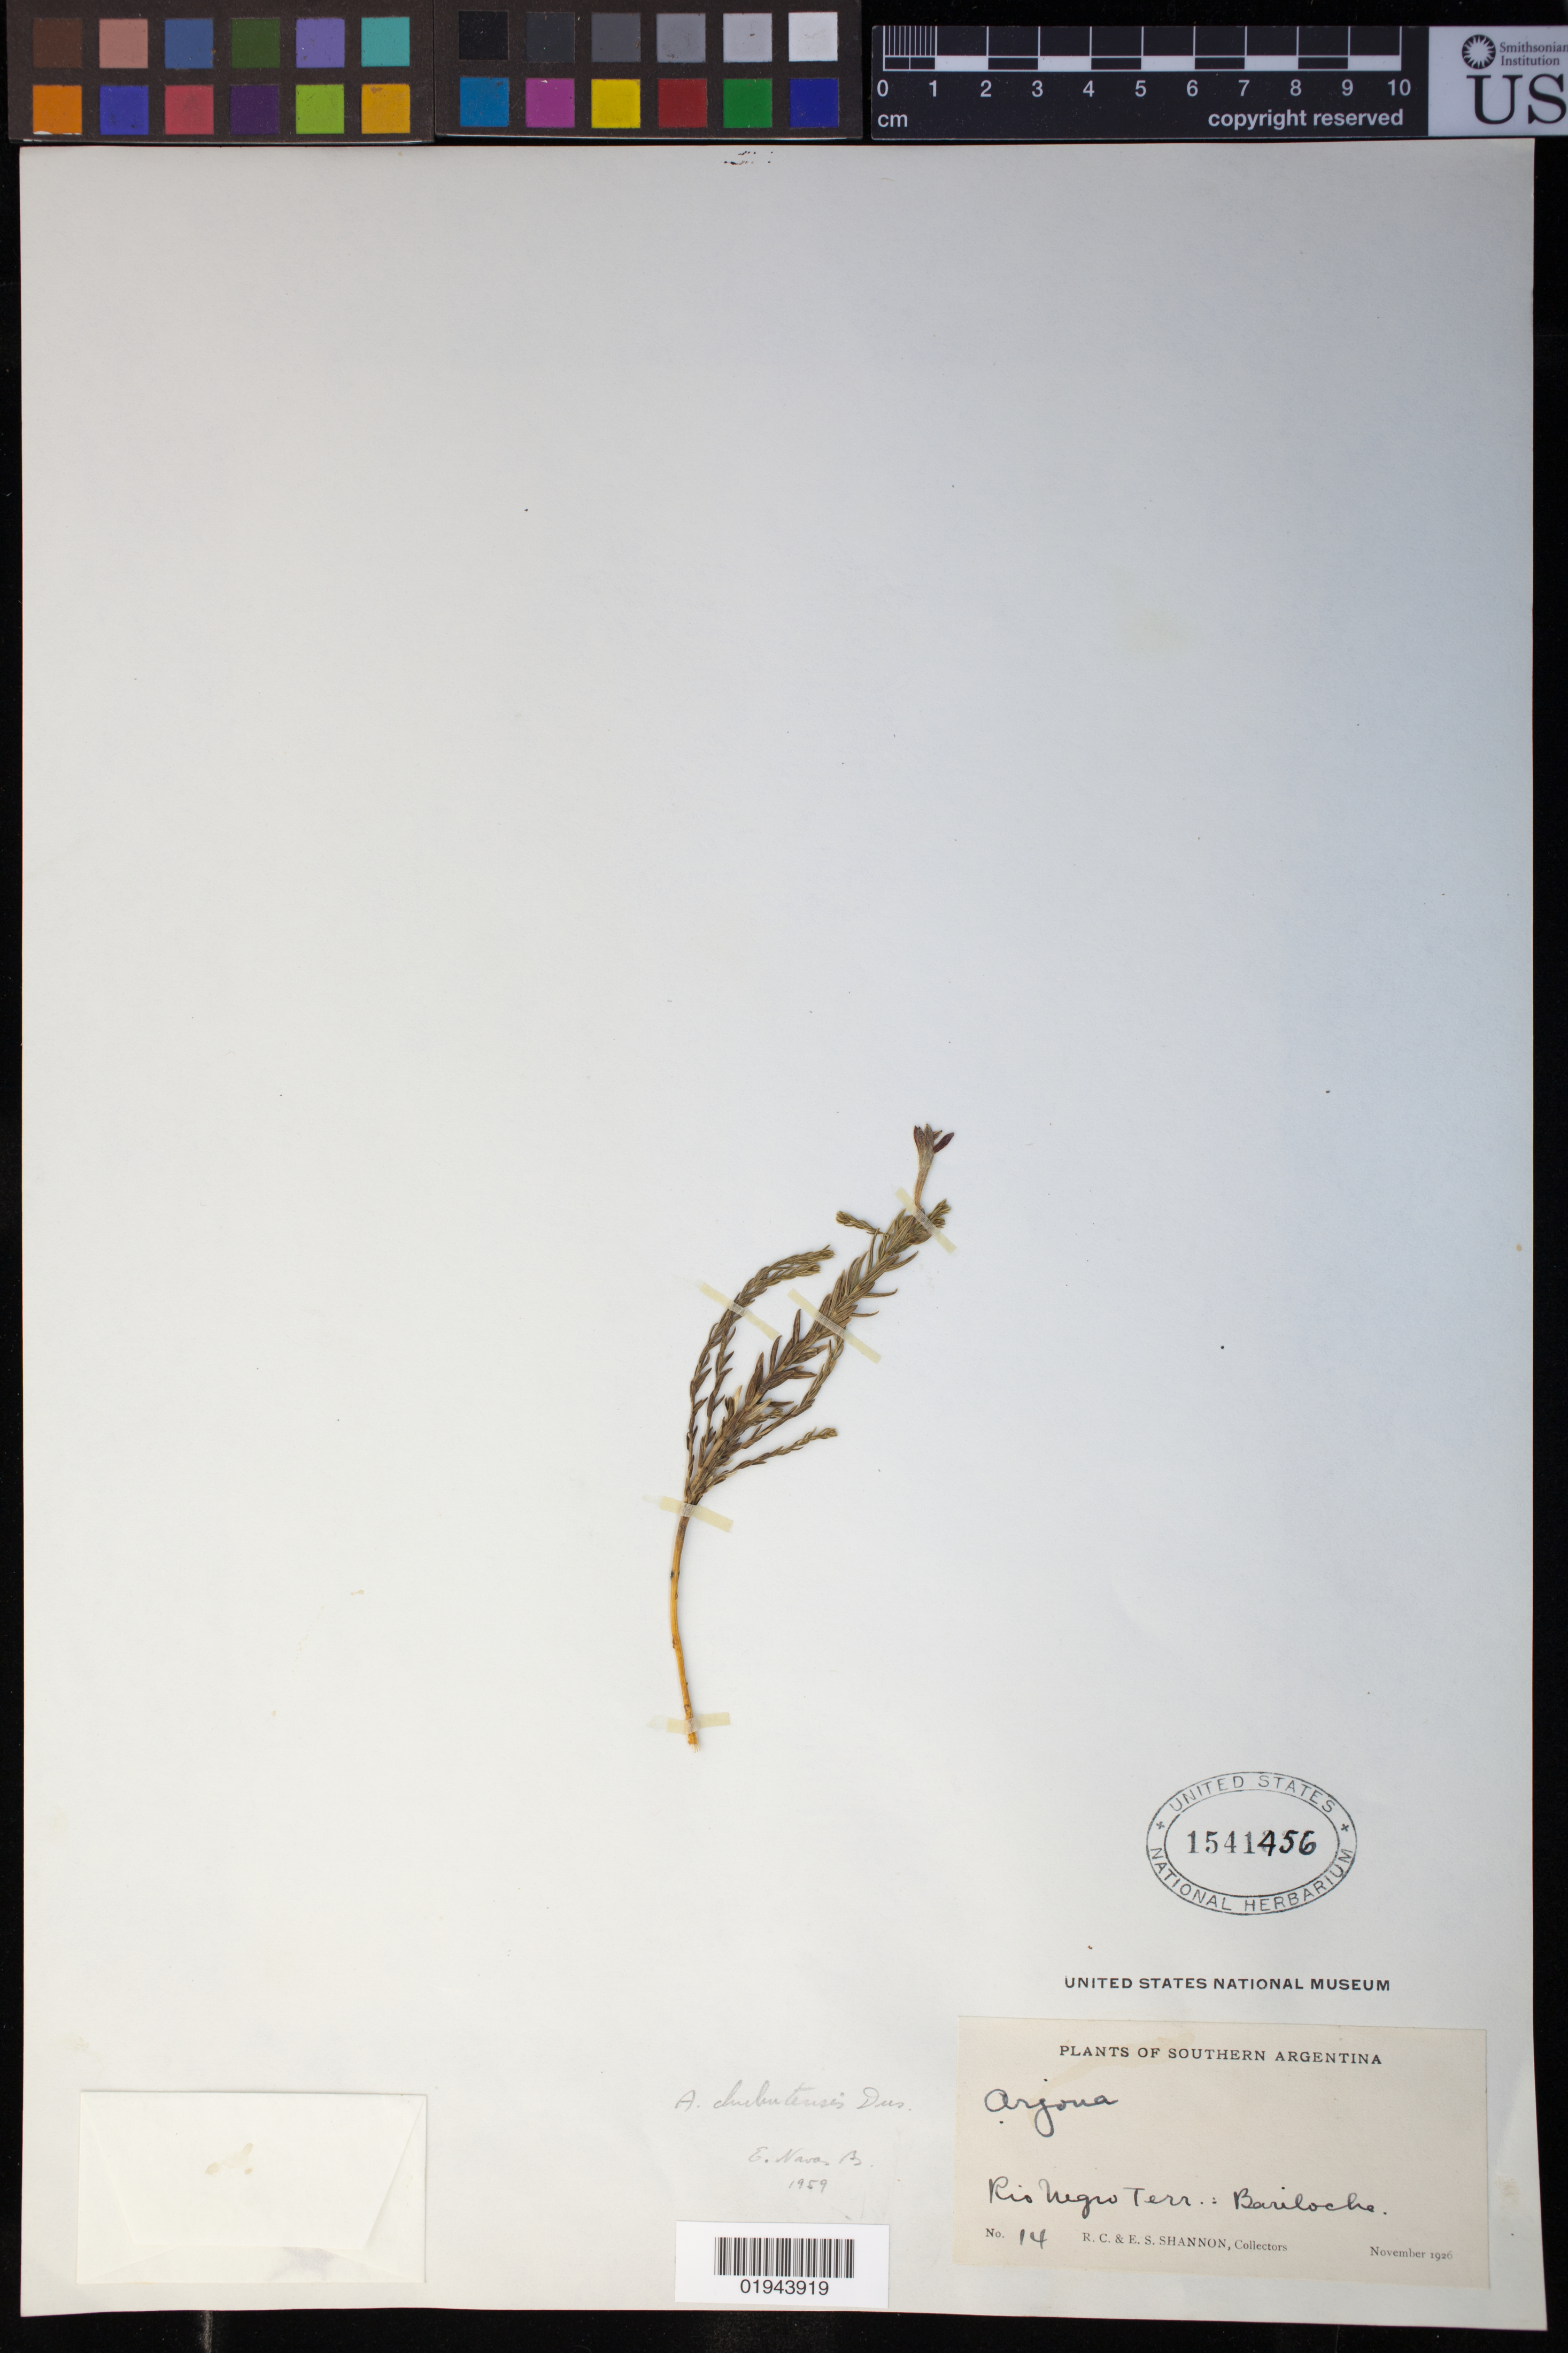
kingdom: Plantae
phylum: Tracheophyta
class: Magnoliopsida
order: Santalales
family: Schoepfiaceae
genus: Arjona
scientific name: Arjona chubutensis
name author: Dusén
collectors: R. Shannon & E. Shannon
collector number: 14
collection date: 1926-11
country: Argentina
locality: Rio Negro Terra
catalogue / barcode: US 1541456